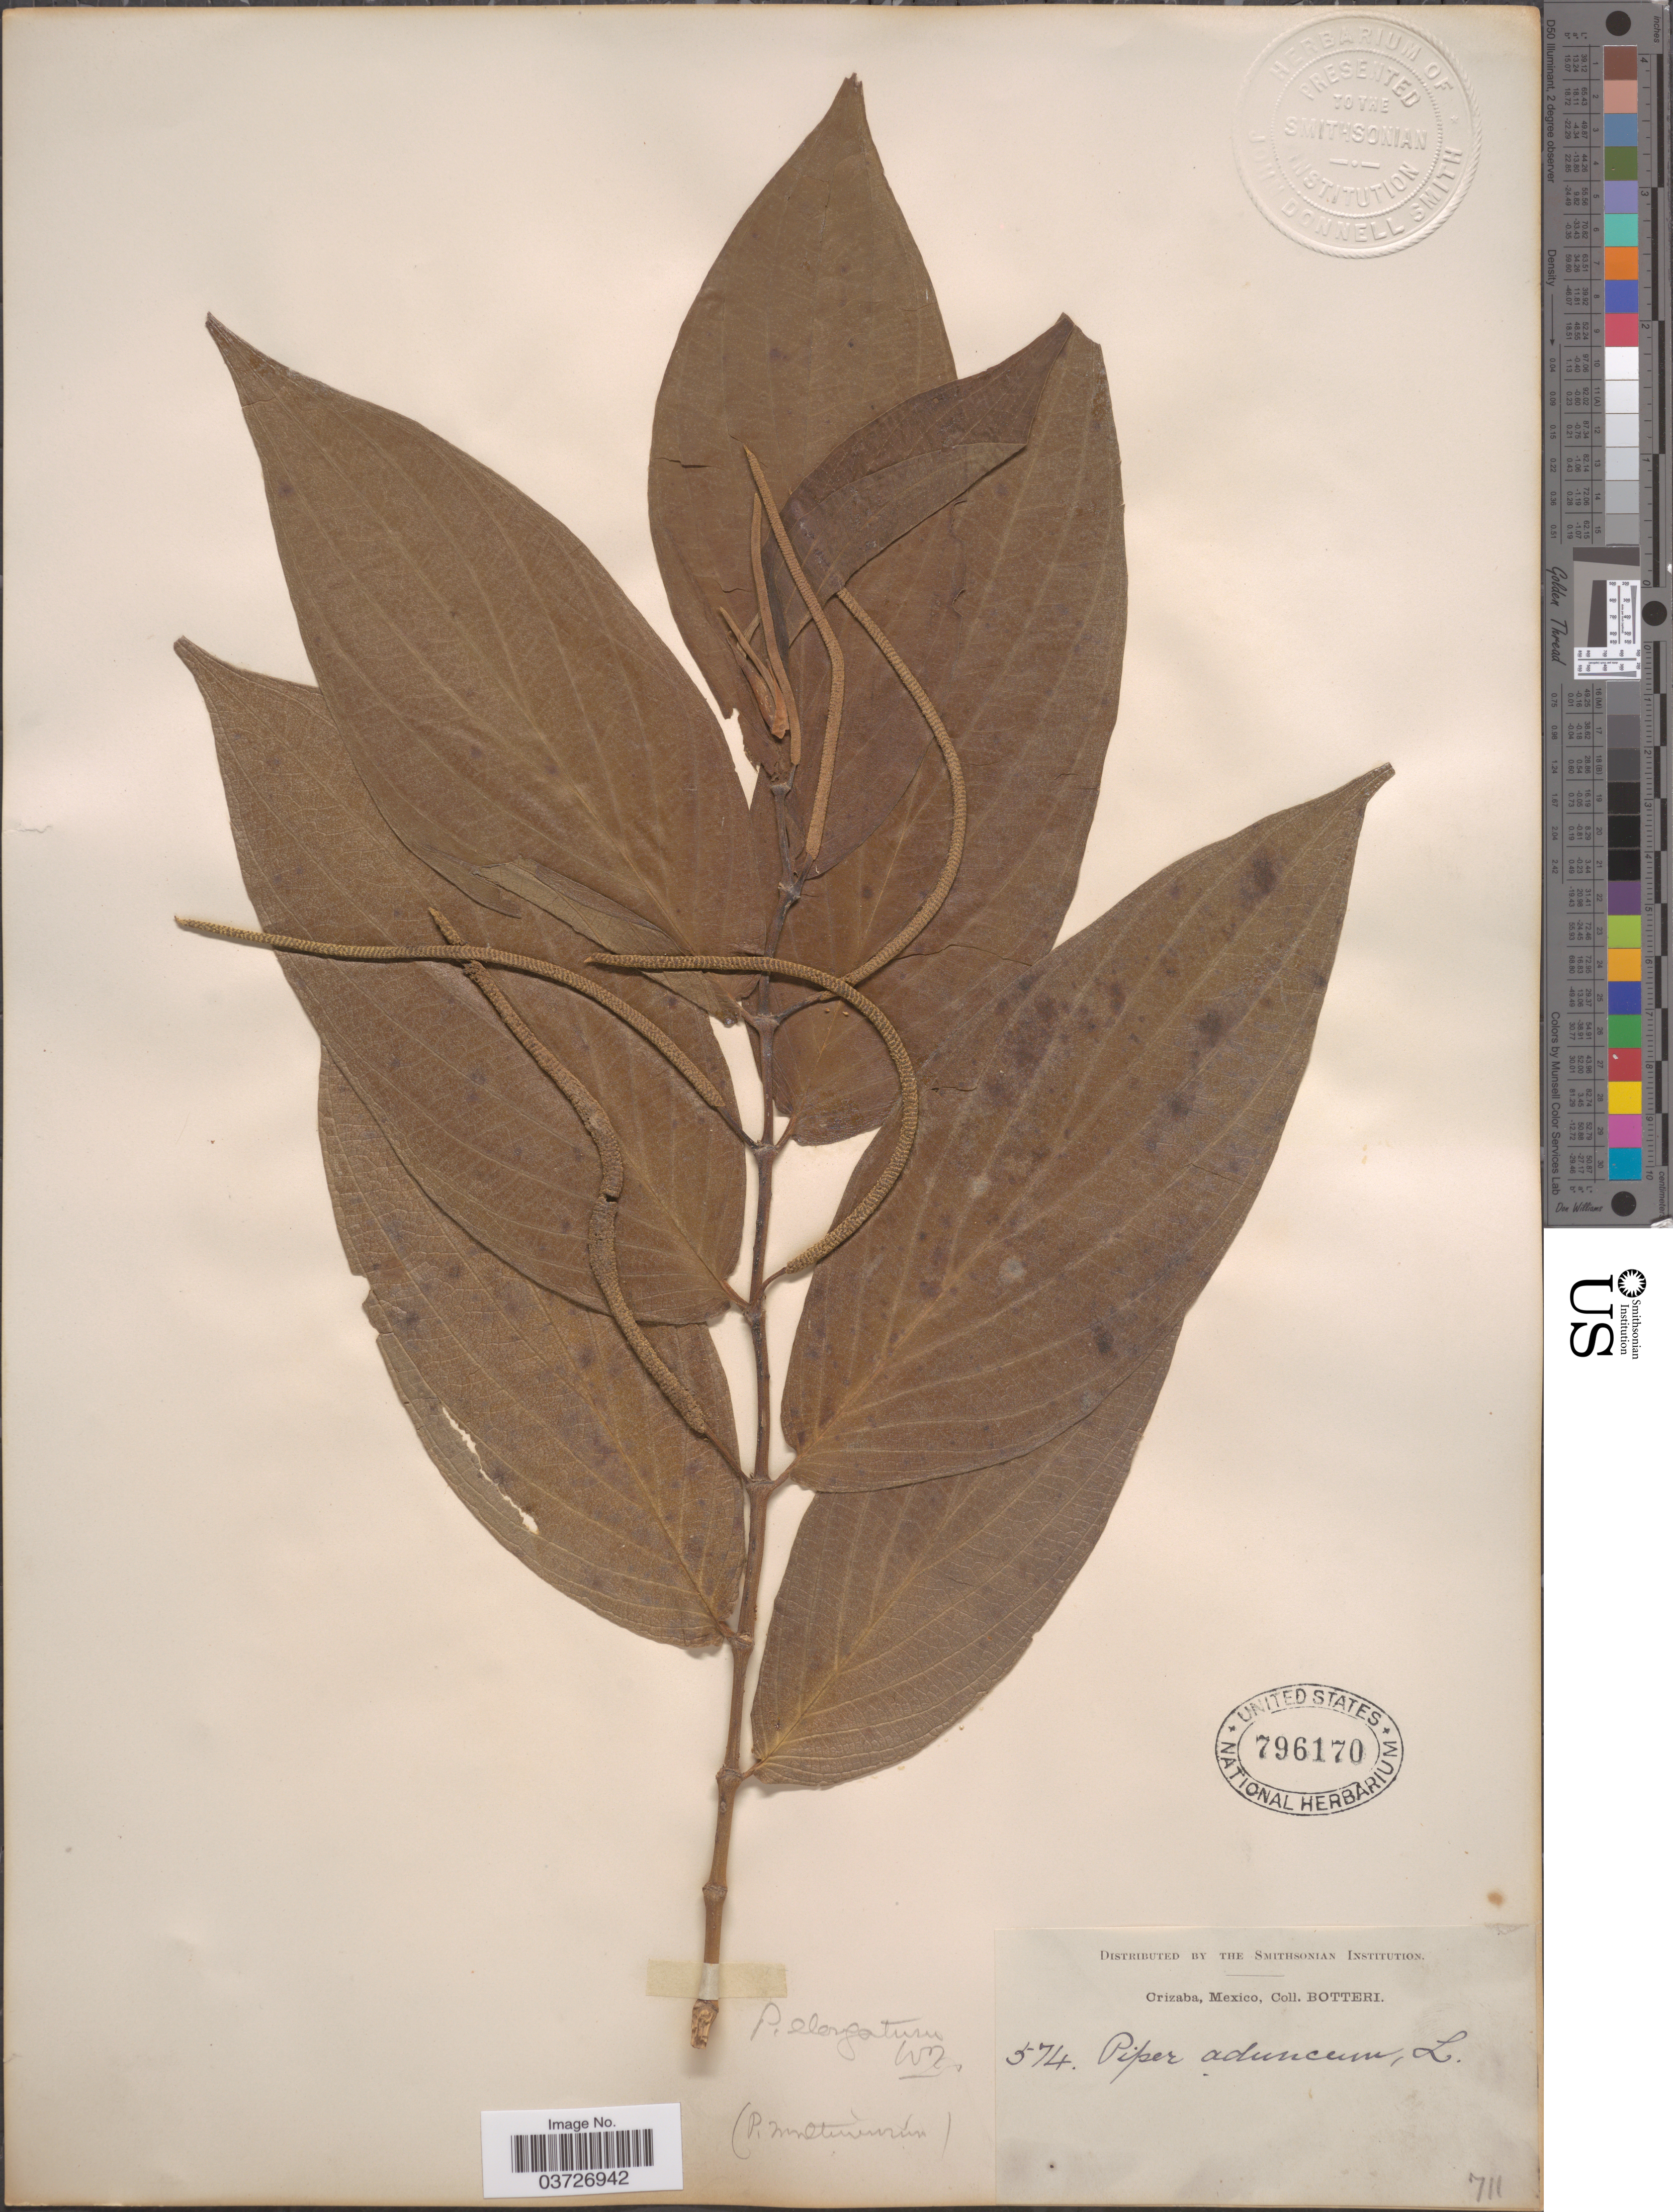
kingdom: Plantae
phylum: Tracheophyta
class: Magnoliopsida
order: Piperales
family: Piperaceae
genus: Piper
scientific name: Piper elongatum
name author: Vahl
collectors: -. Botteri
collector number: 574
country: Mexico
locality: Orizaba.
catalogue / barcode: US 796170